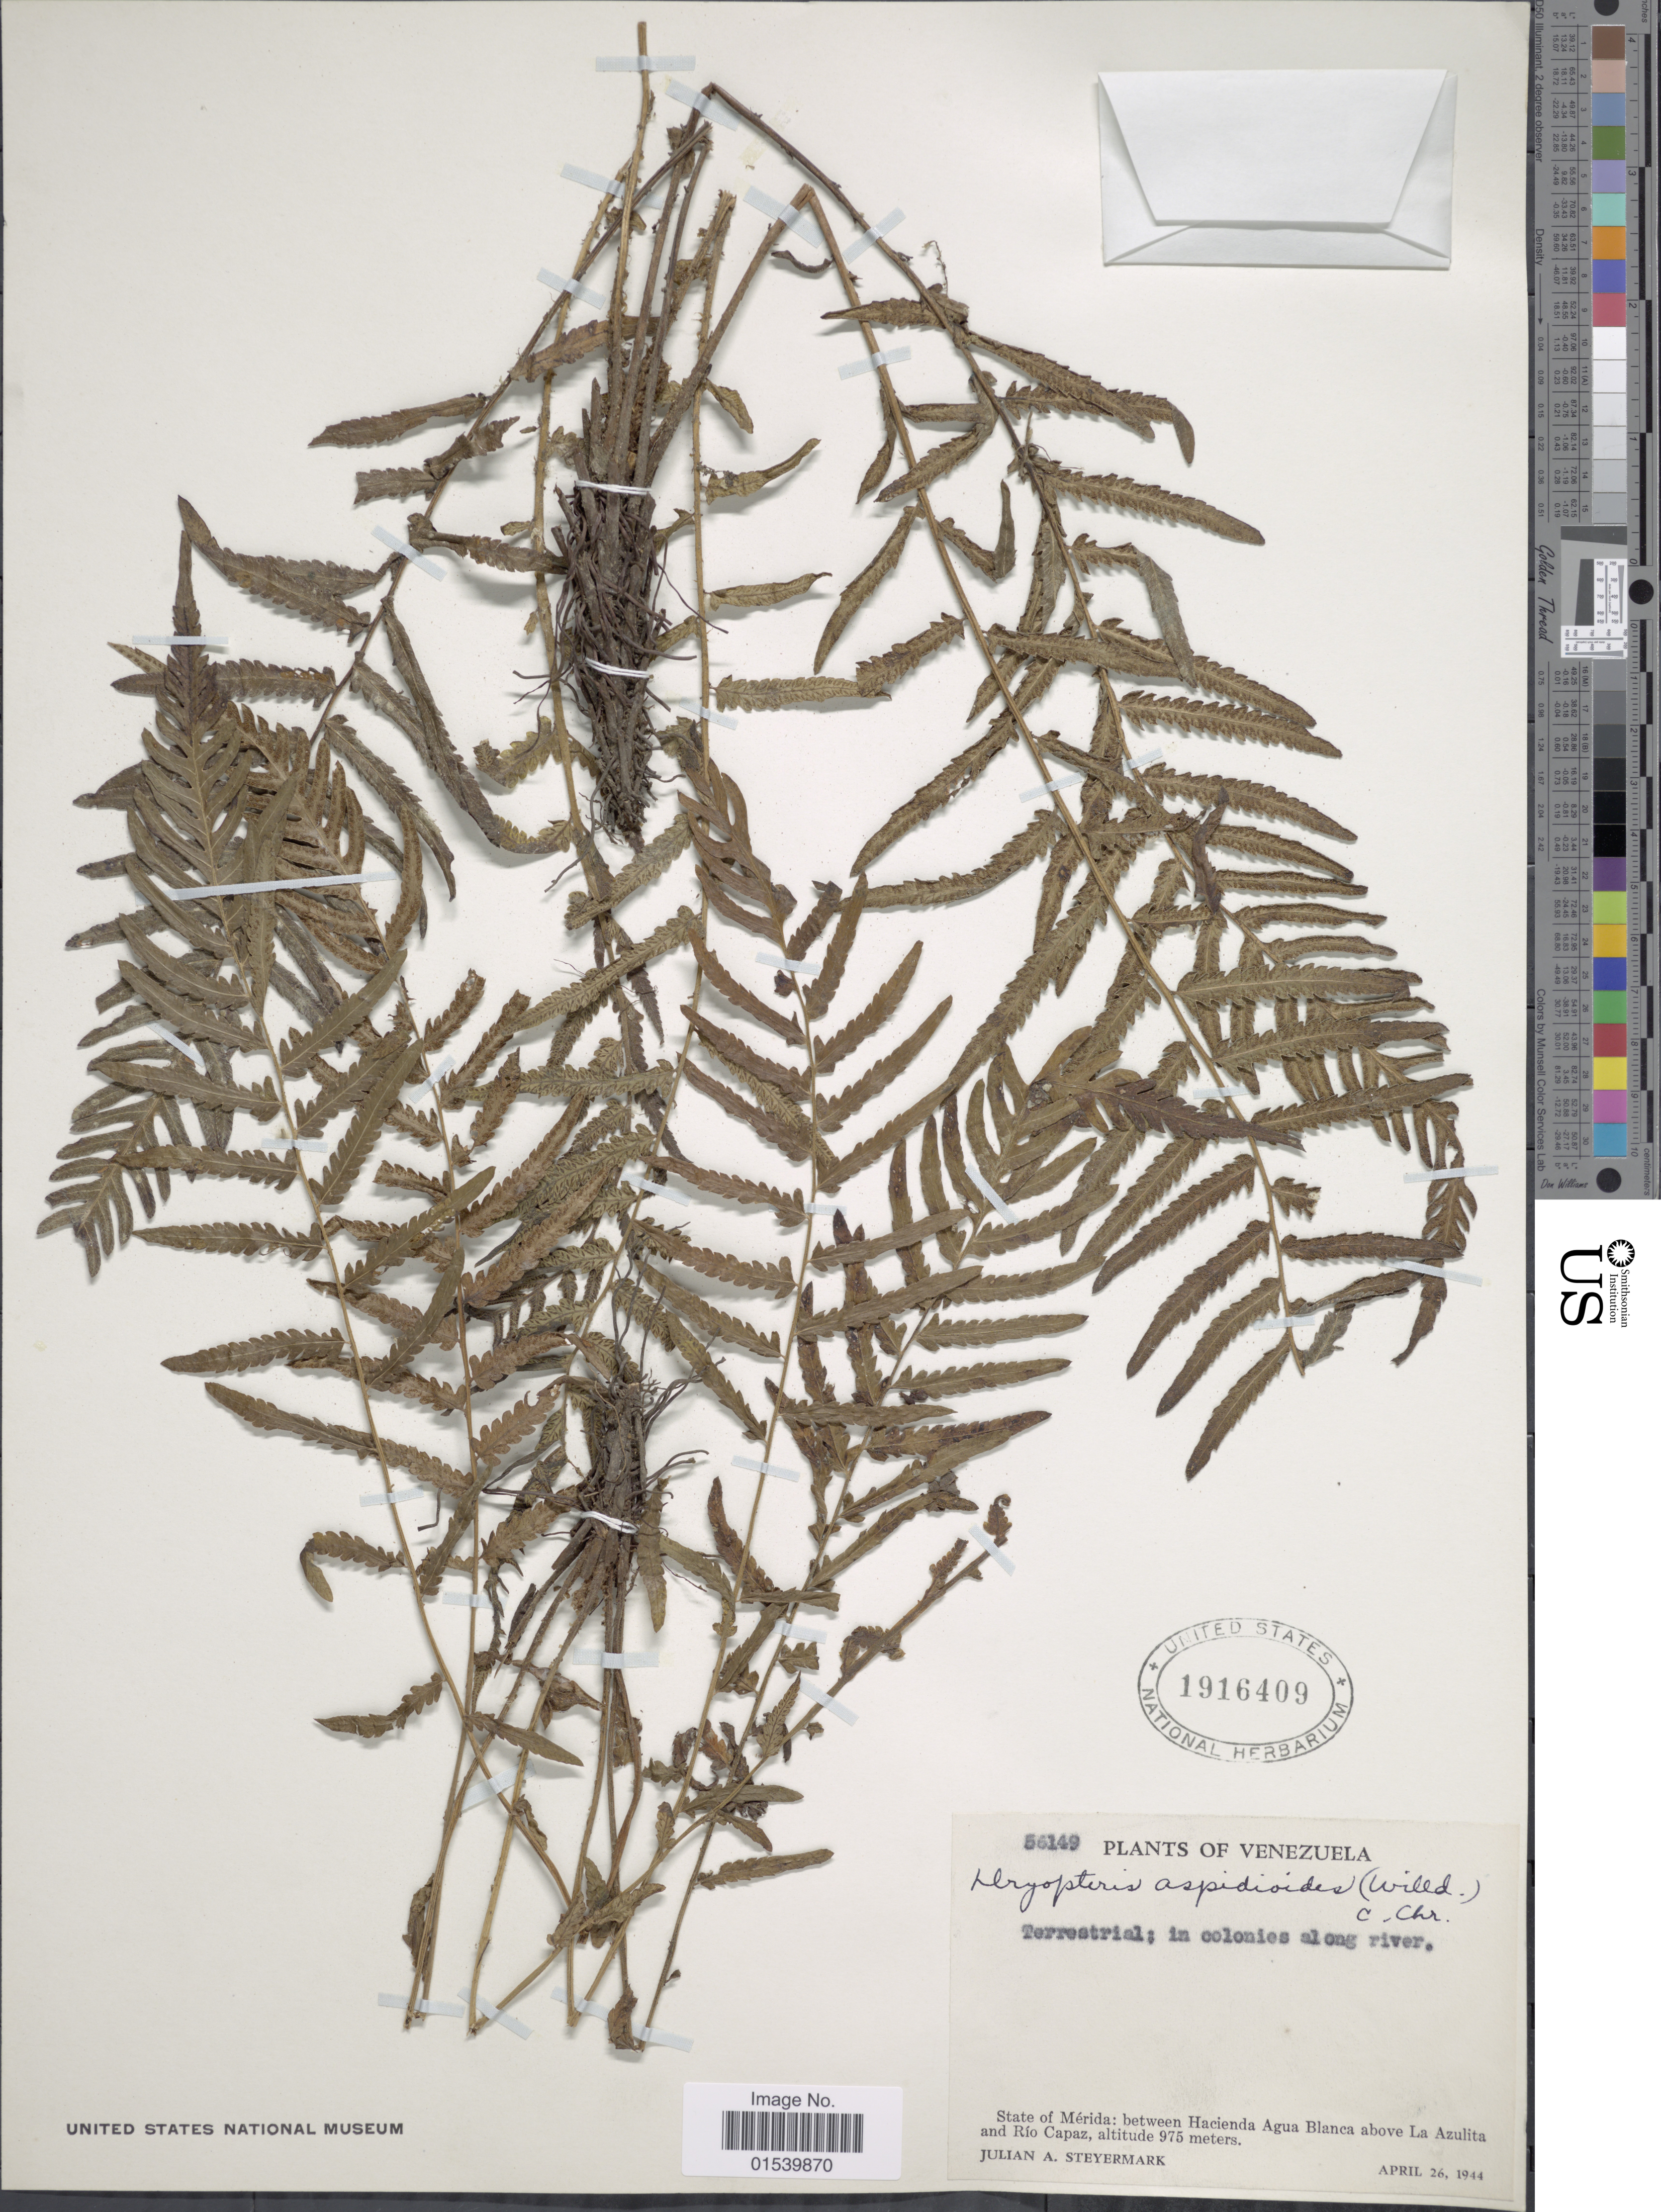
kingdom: Plantae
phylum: Tracheophyta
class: Polypodiopsida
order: Polypodiales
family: Thelypteridaceae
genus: Amauropelta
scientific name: Amauropelta aspidioides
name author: (Willd.) Pic. Serm.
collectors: J. Steyermark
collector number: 56149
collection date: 1944-04-26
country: Venezuela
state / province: Mérida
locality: Between Hacienda Agua Blanca above La Azulita and Río Capaz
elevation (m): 975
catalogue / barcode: US 1916409